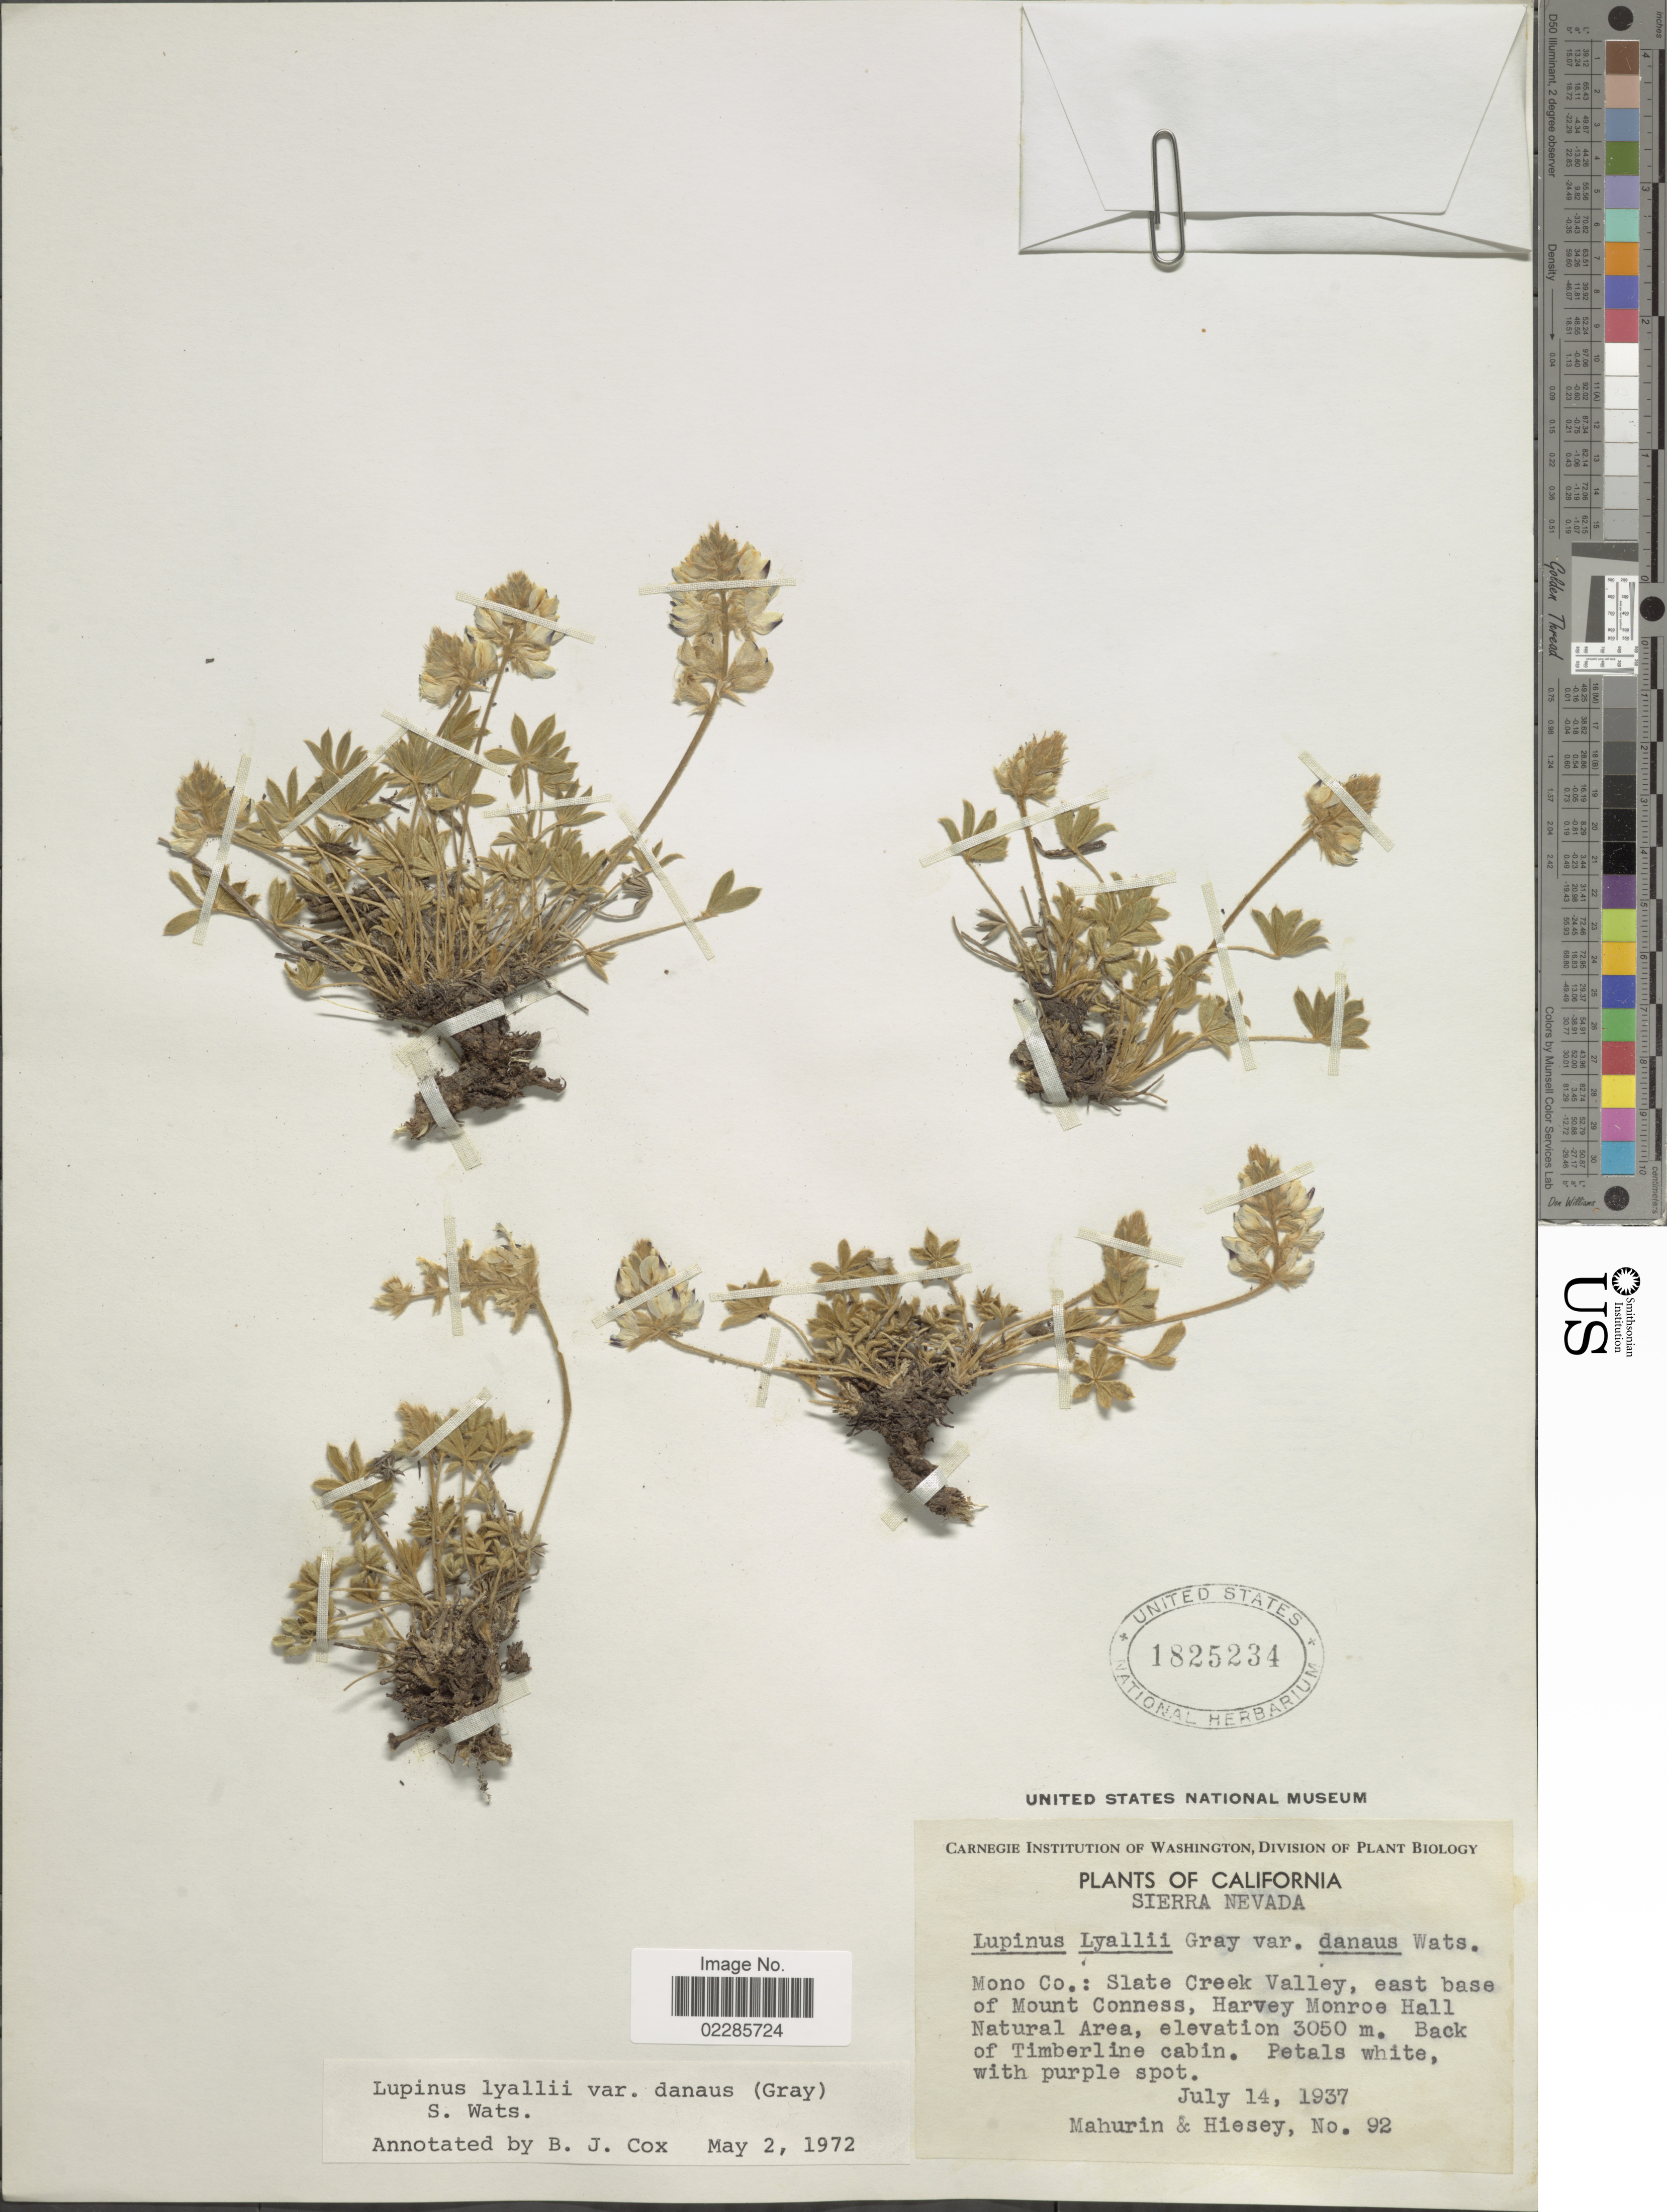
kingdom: Plantae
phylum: Tracheophyta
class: Magnoliopsida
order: Fabales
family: Fabaceae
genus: Lupinus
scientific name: Lupinus lyallii var. danaus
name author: (A. Gray) S. Watson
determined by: Cox, B. J.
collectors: Mahurin & W. Hiesey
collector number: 92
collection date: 1937-07-14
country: United States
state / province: California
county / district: Mono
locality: Sierra Nevada, Mono Co: Slate Creek Valley, east base of Mount Conness, Harvey Monroe Hall Natural Area. Back of Timberline cabin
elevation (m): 3050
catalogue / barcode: US 1825234